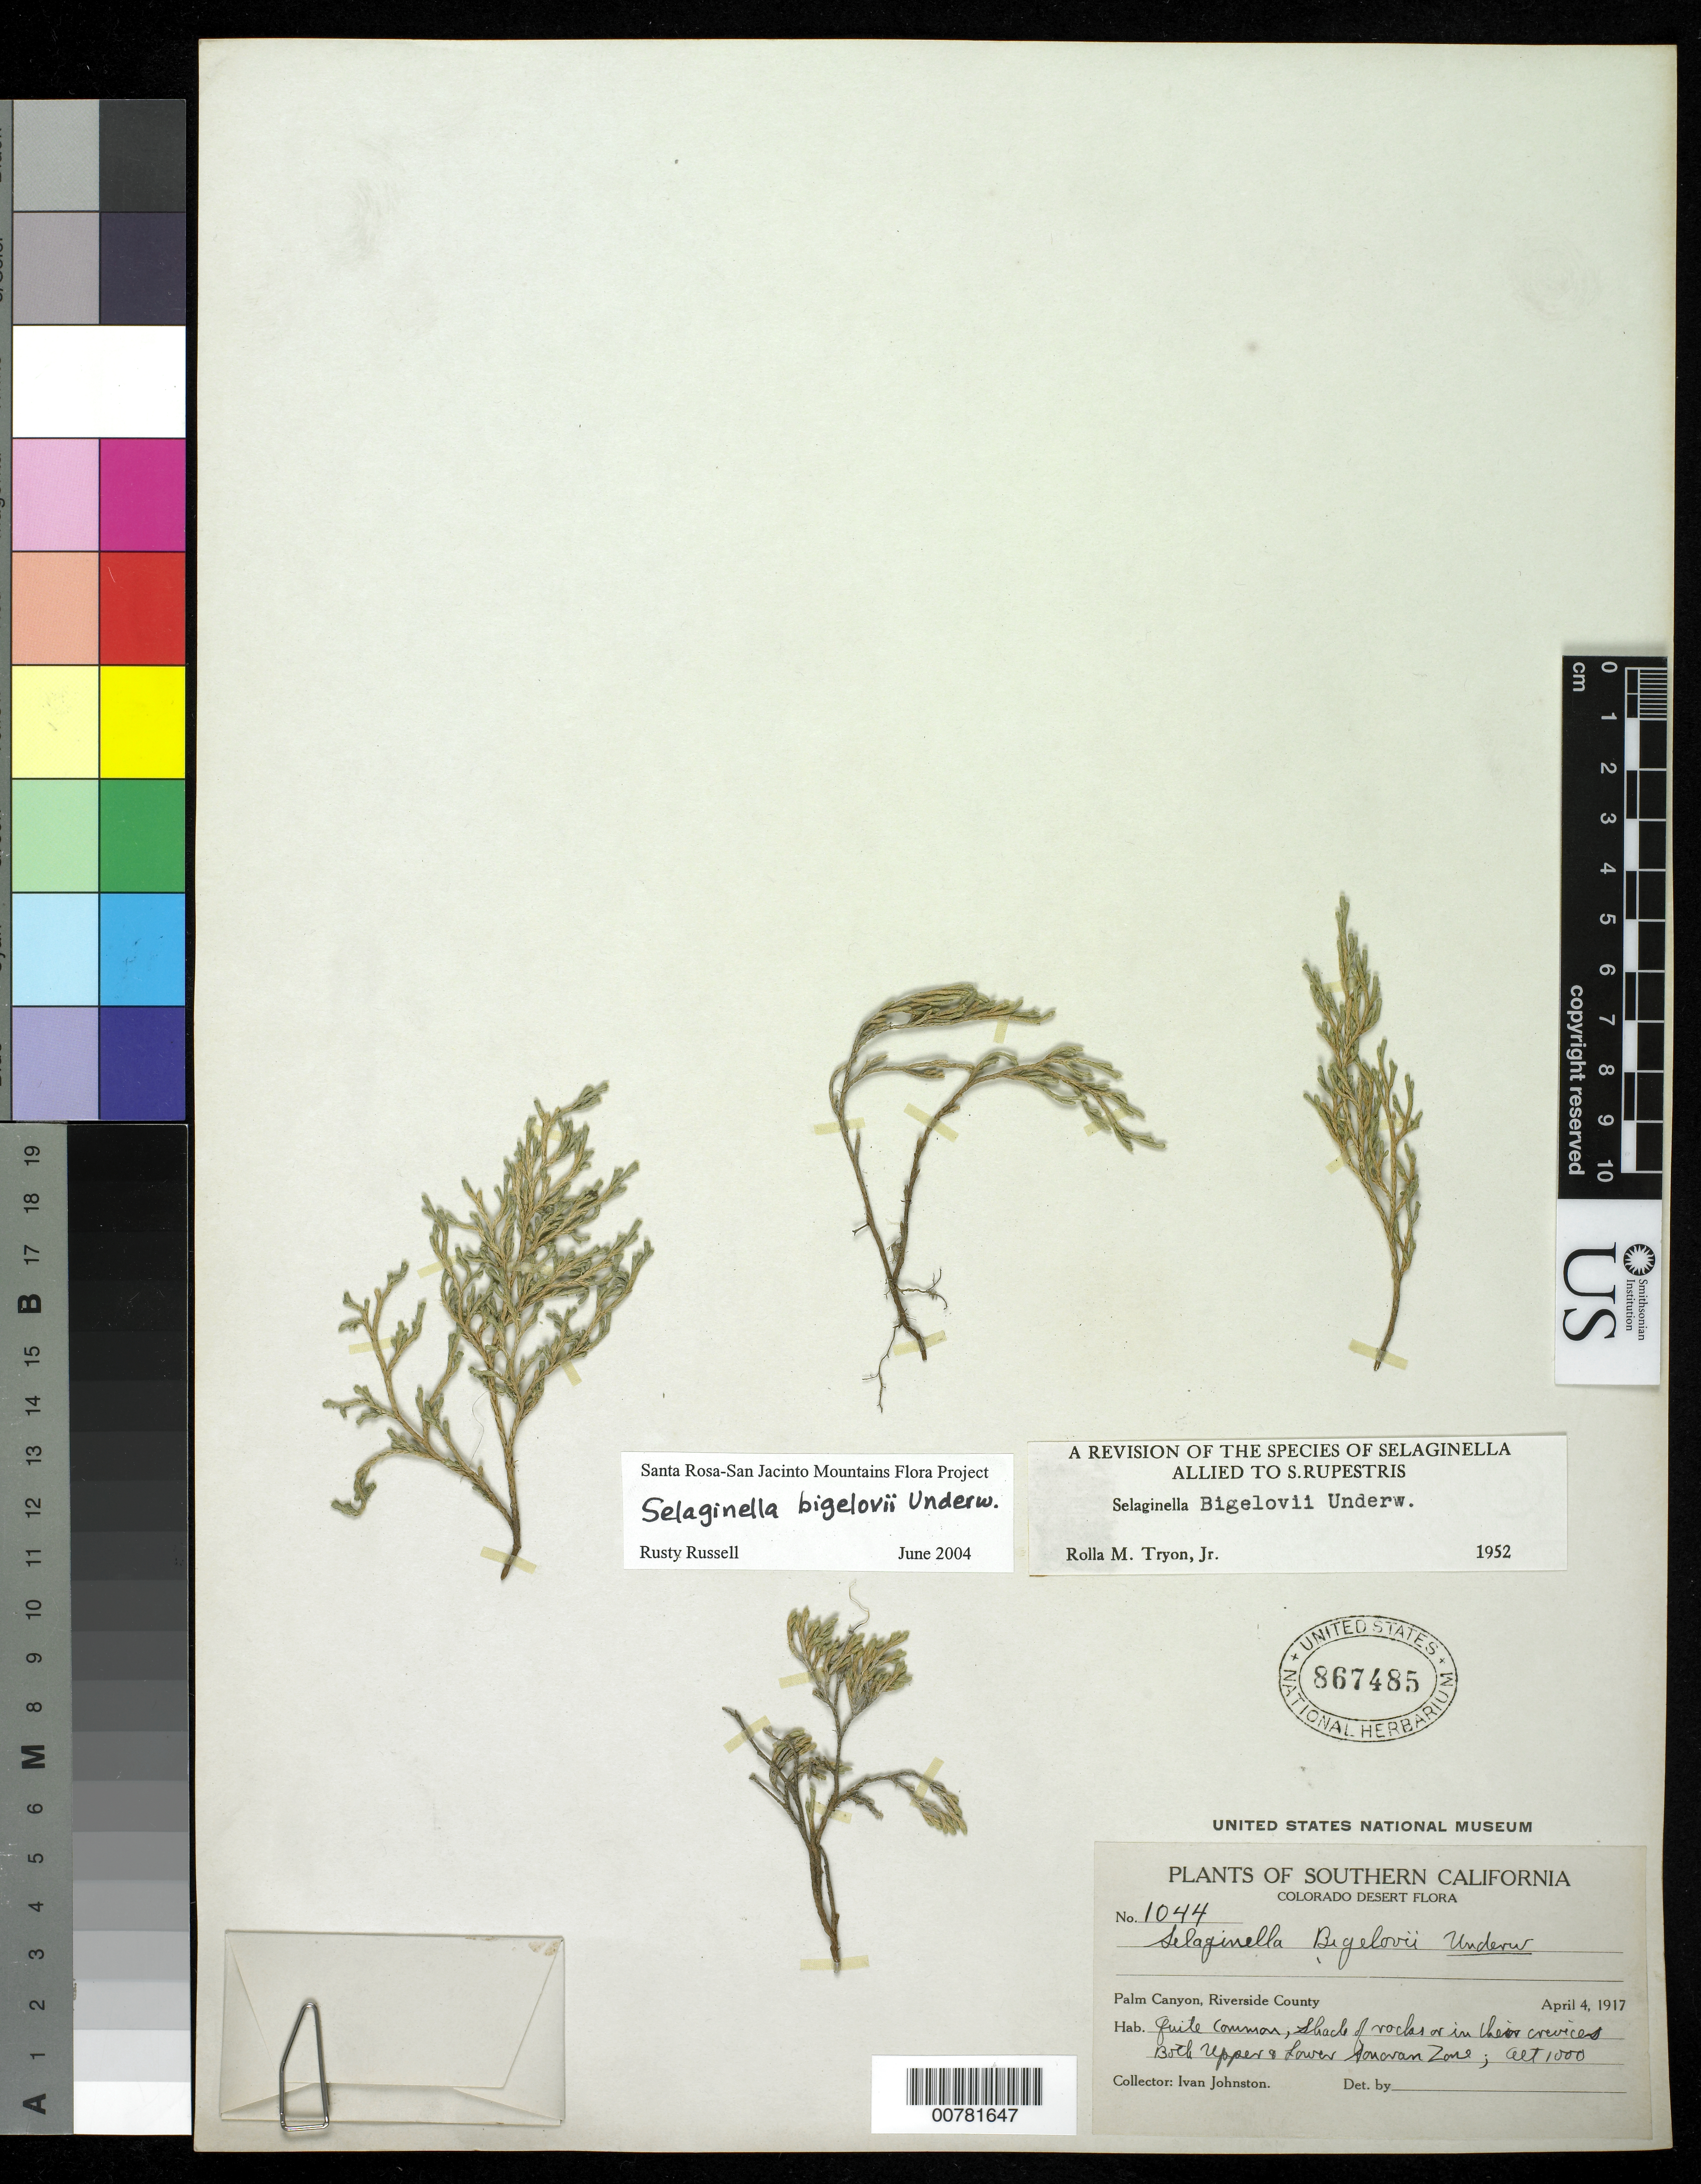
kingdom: Plantae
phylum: Tracheophyta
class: Lycopodiopsida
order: Selaginellales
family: Selaginellaceae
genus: Selaginella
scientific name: Selaginella bigelovii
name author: Underw.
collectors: I.M. Johnston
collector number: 1044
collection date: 1917-04-04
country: United States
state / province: California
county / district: Riverside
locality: Southern California, Colorado Desert Flora, Palm Canyon, Riverside County, quite common, shade of rocks or in their crevices, Both Upper & Lower Sonoran Zone.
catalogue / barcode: US 867485